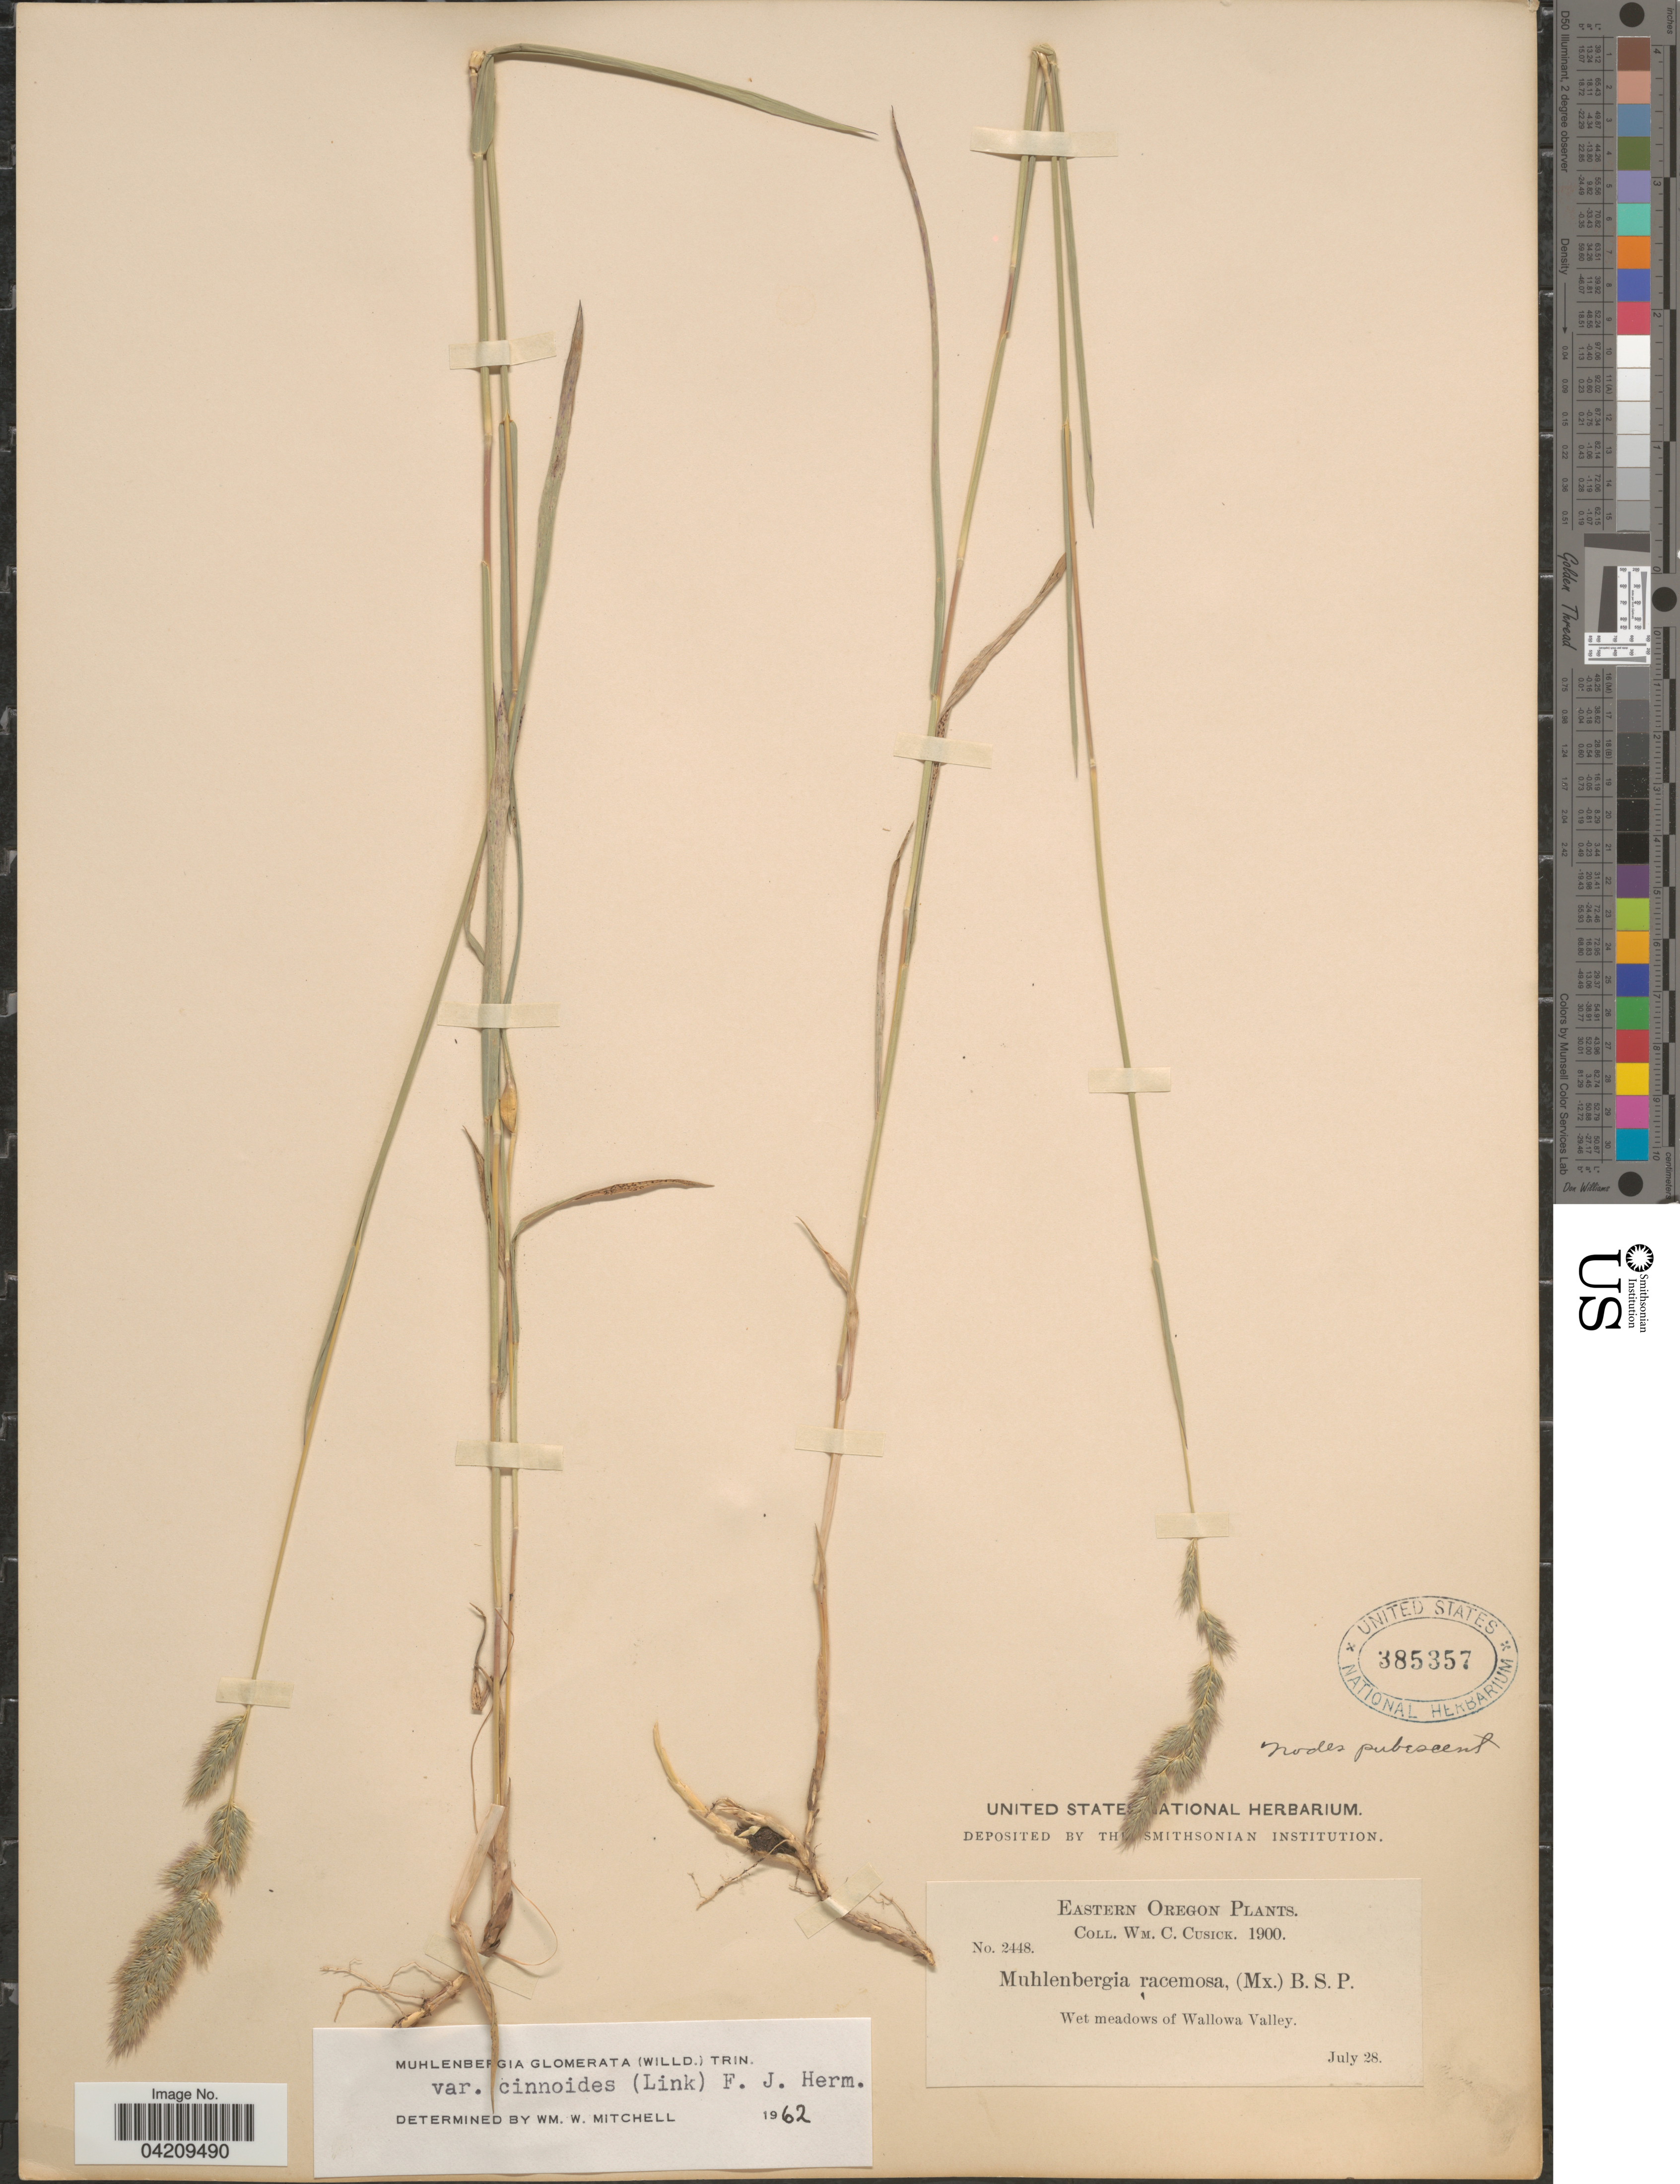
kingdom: Plantae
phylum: Tracheophyta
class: Liliopsida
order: Poales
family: Poaceae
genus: Muhlenbergia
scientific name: Muhlenbergia glomerata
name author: (Willd.) Trin.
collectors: W. C. Cusick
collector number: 2448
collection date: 1900-07-28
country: United States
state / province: Oregon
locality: Eastern Oregon. Wet meadows of Wallowa Valley.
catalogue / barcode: US 385357